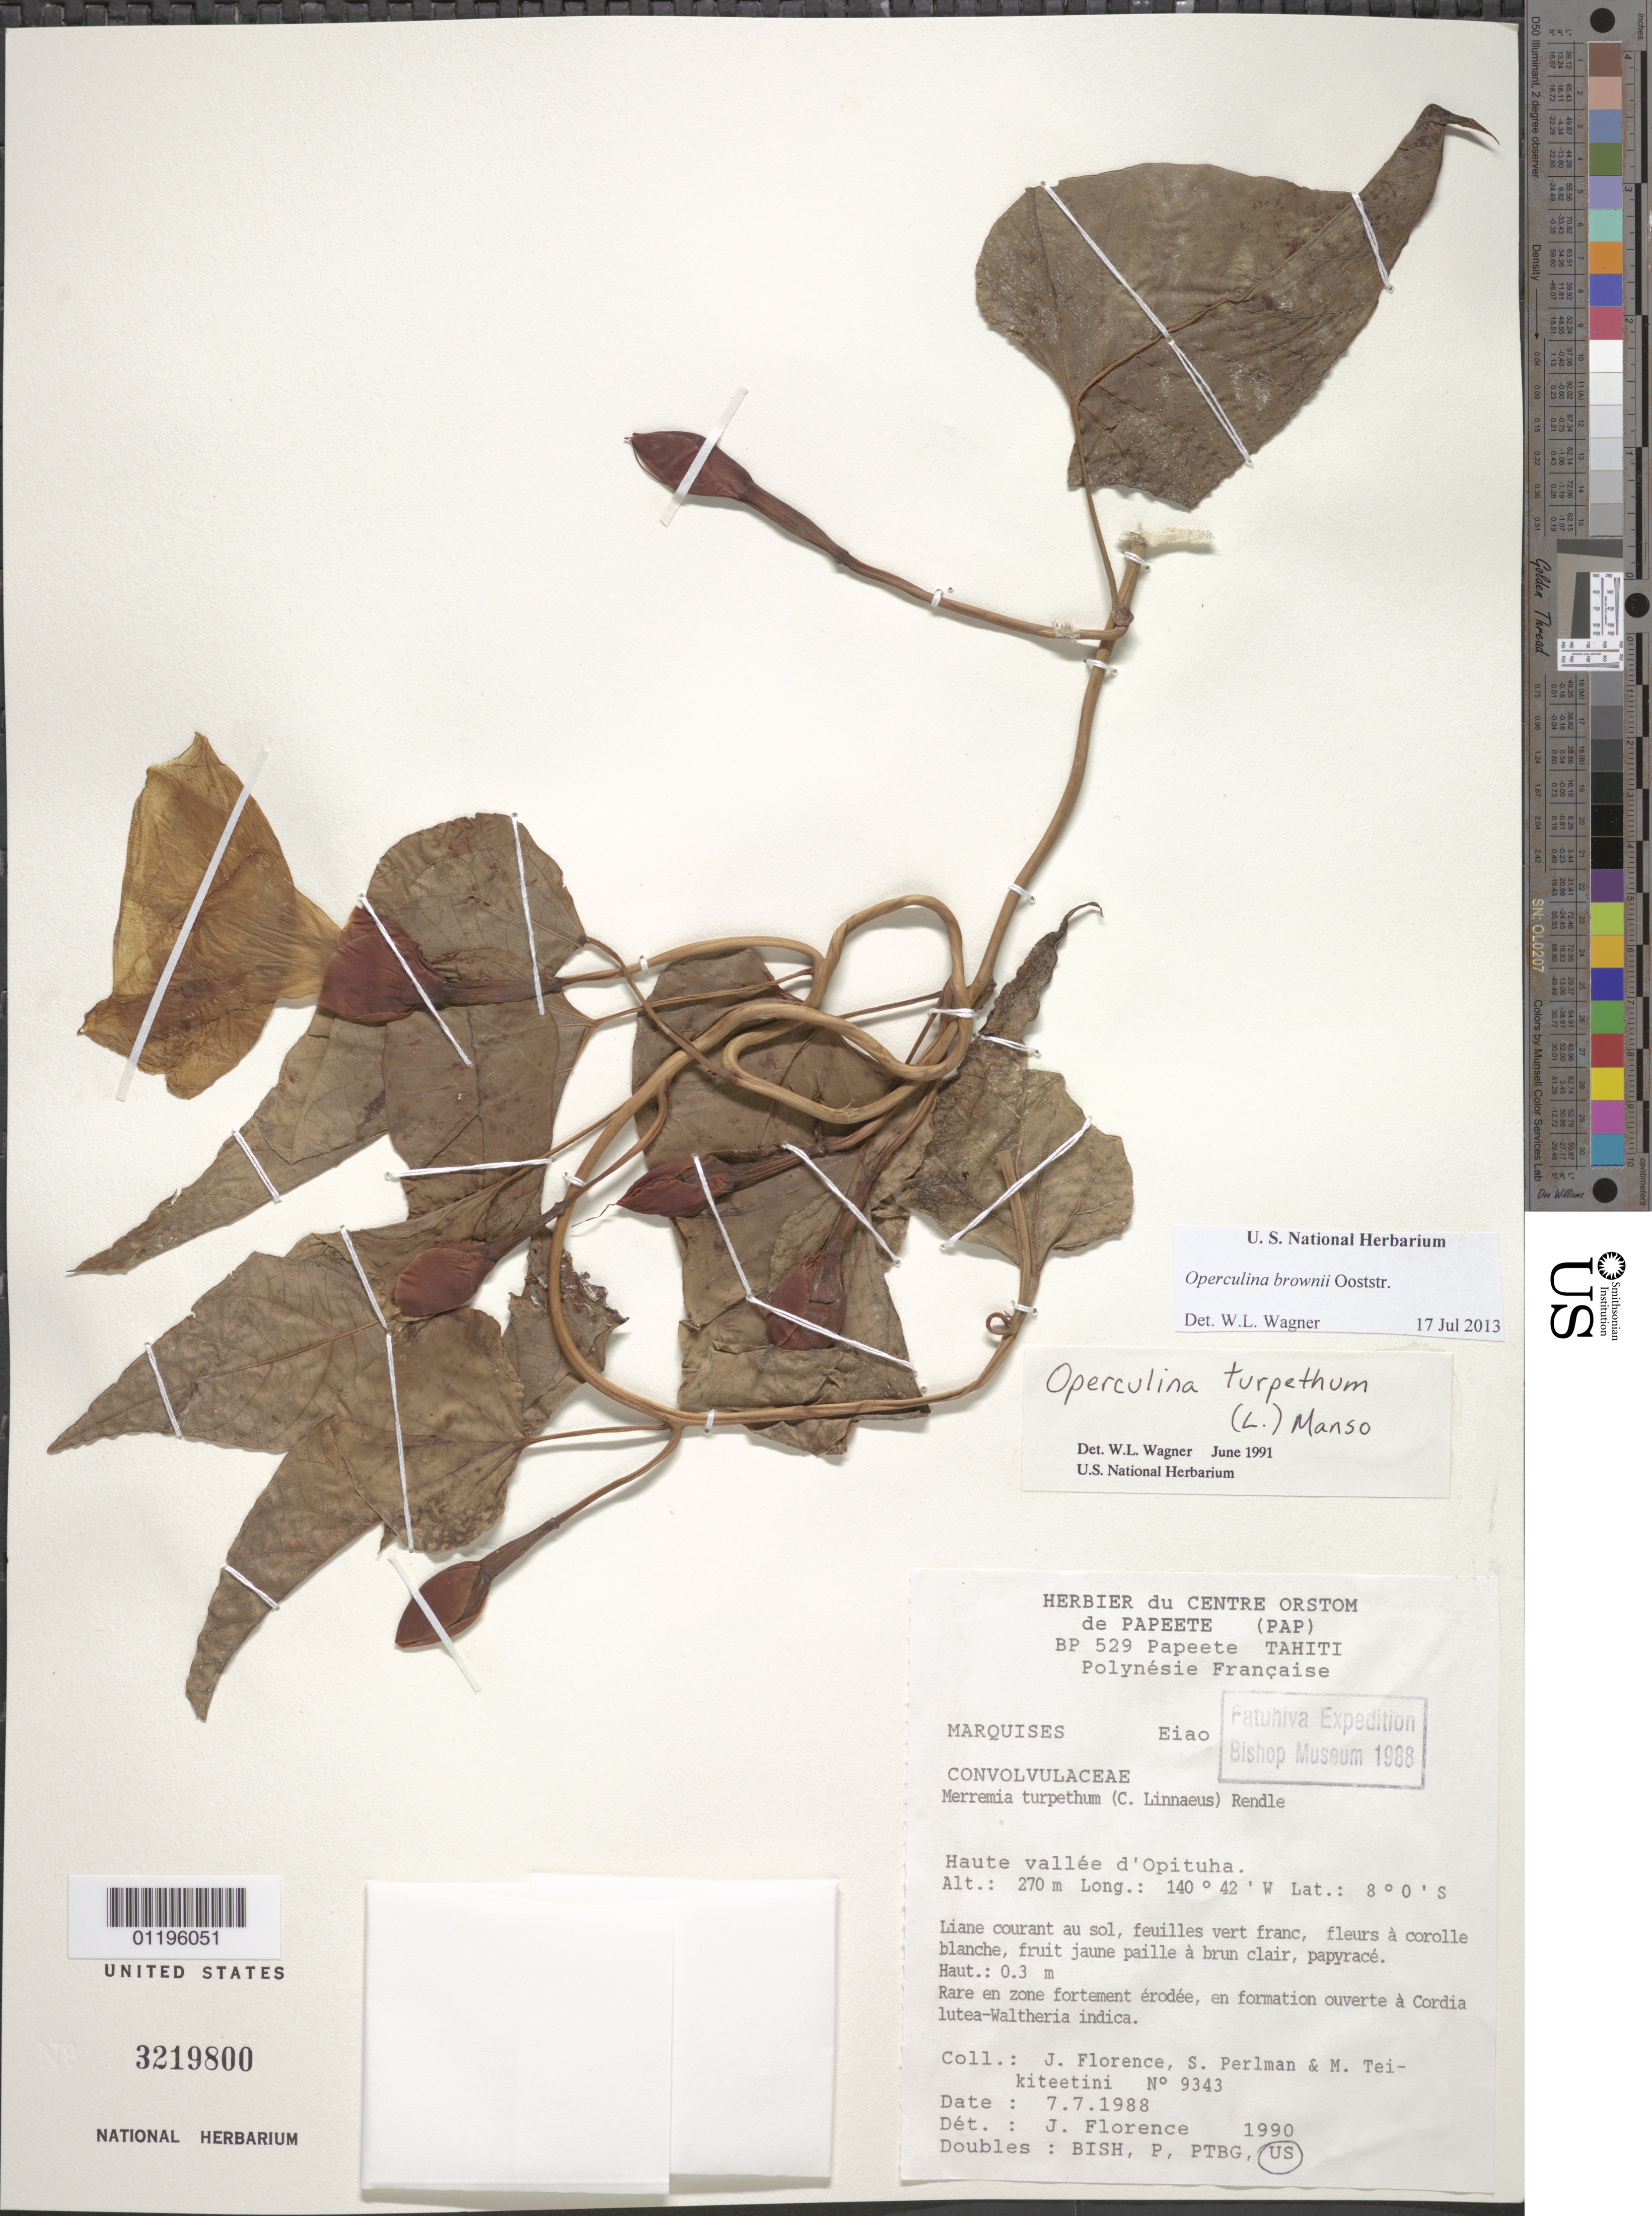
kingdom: Plantae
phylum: Tracheophyta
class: Magnoliopsida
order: Solanales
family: Convolvulaceae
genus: Operculina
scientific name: Operculina codonantha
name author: (Benth.) Hallier f.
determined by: Wagner, W. L., (BOT), Smithsonian Institution - National Museum of Natural History (UNITED STATES)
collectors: J. Florence, S. P. Perlman & M. Teikiteetini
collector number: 9343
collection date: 1988-07-07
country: French Polynesia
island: Eiao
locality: Haute vallée d'Opituha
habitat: Rare en zone fortement érodée, en formation ouverte à Cordia lutea-Waltheria indica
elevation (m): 270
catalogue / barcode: US 3219800